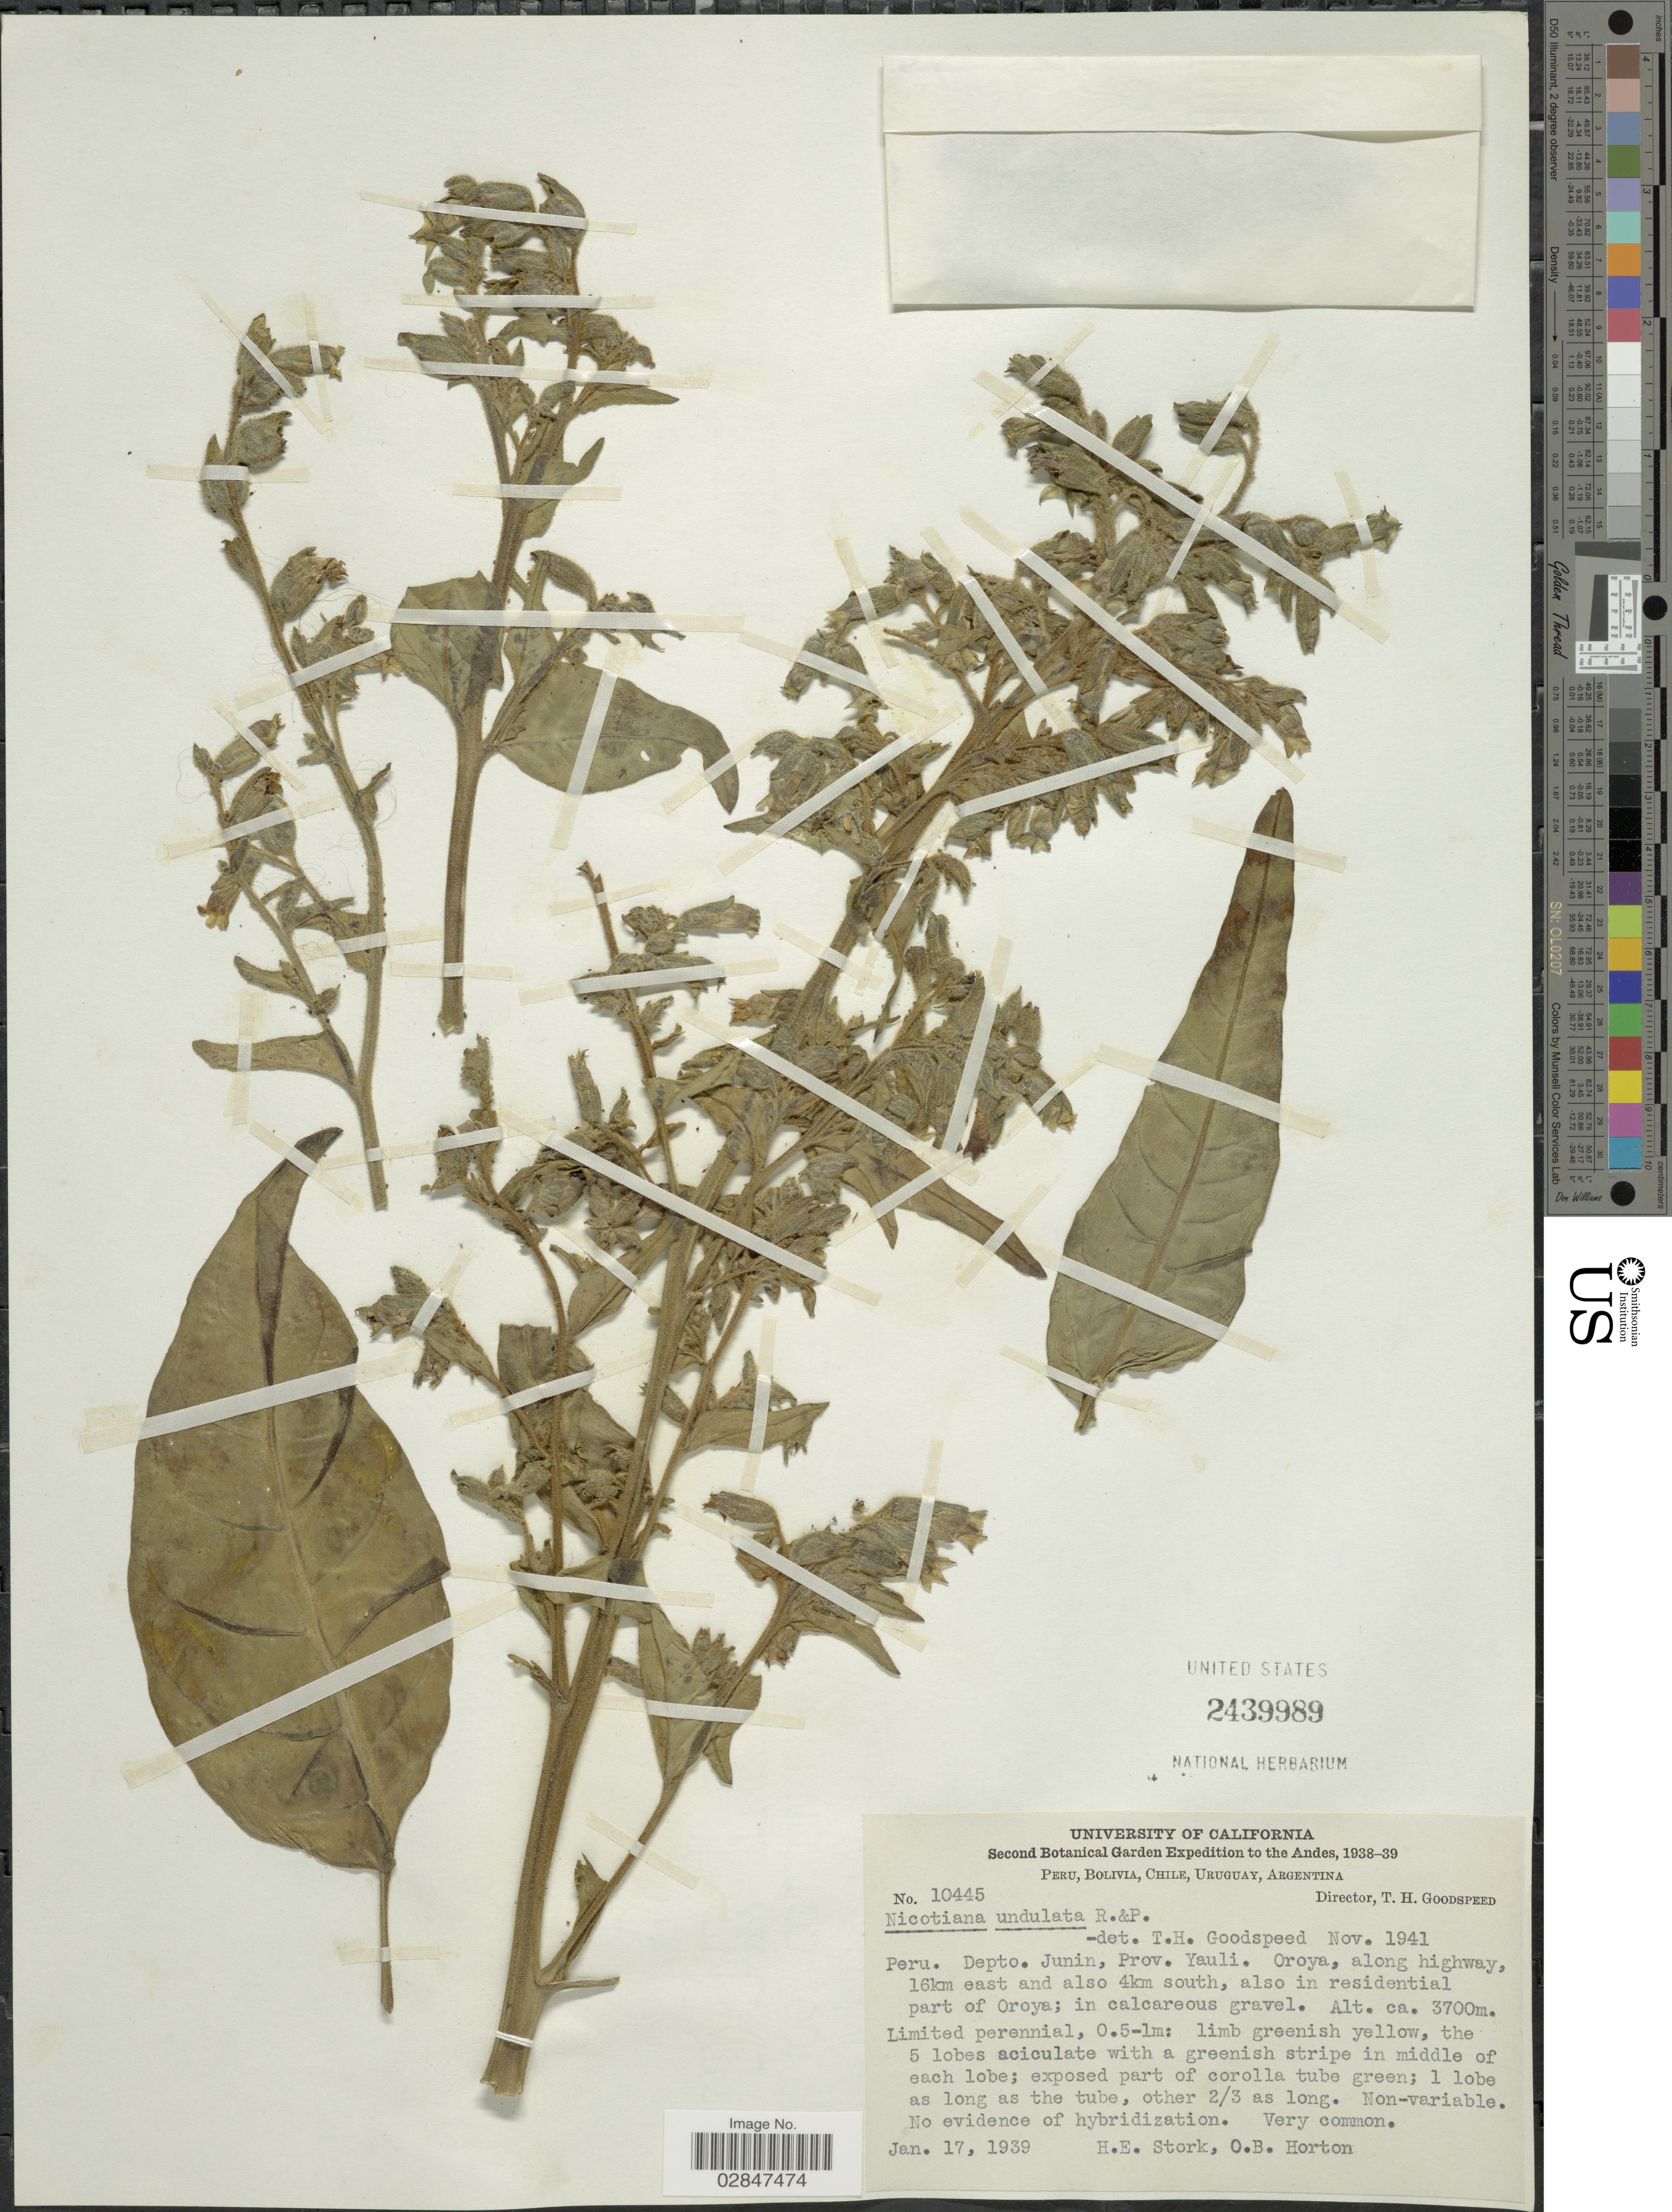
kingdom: Plantae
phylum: Tracheophyta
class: Magnoliopsida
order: Solanales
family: Solanaceae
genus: Nicotiana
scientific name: Nicotiana undulata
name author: Ruiz & Pav.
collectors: H. E. Stork & O. B. Horton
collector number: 10445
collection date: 1939-01-17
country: Peru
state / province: Junín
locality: The Andes, Depto. Junin, Prov. Yauli, Oroya, along highway, 16km east and also 4km south, also in residential part of Oroya.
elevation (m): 3700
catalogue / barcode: US 2439989